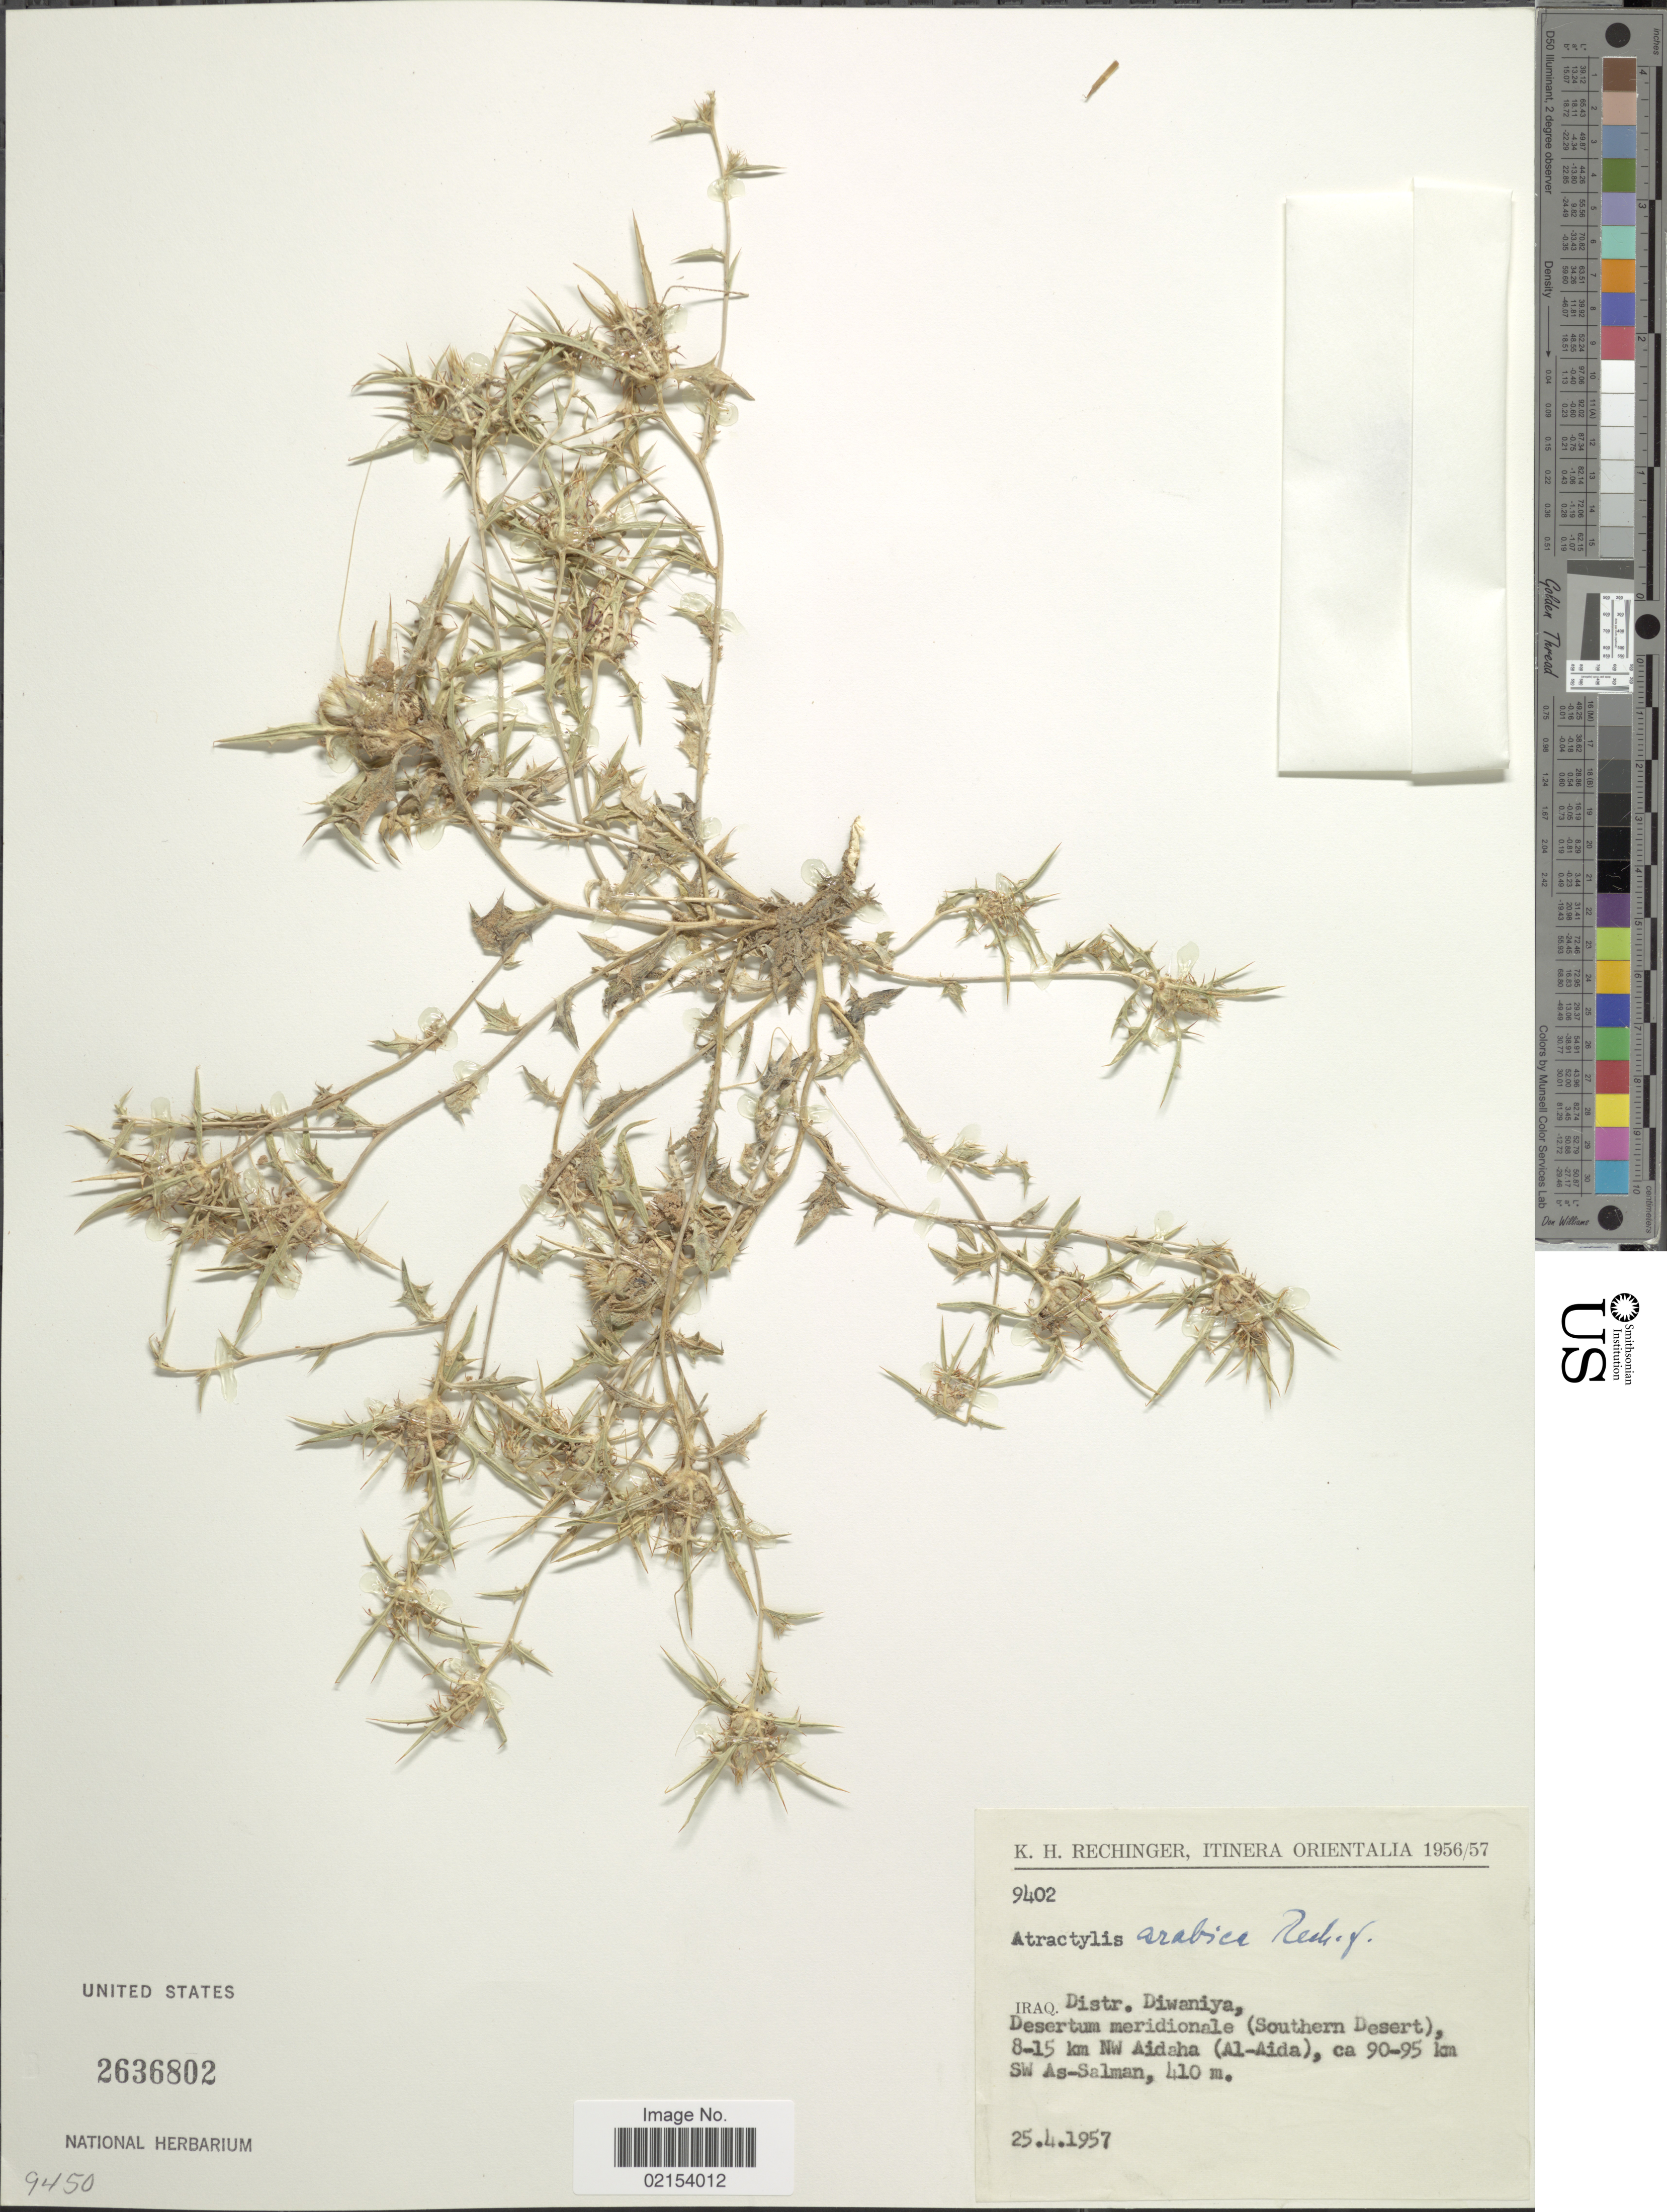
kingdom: Plantae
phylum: Tracheophyta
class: Magnoliopsida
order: Asterales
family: Asteraceae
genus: Atractylis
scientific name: Atractylis arabica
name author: Rech. f.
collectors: K. H. Rechinger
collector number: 9402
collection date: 1957-04-25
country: Iraq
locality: Orientalia. Distr. Diwaniya. Desertum meridionale (Southern Desert) 8-15 km NW Aidaha (Al-Aida), ca. 90-95 km SW As-Salman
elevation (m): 410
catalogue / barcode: US 2636802